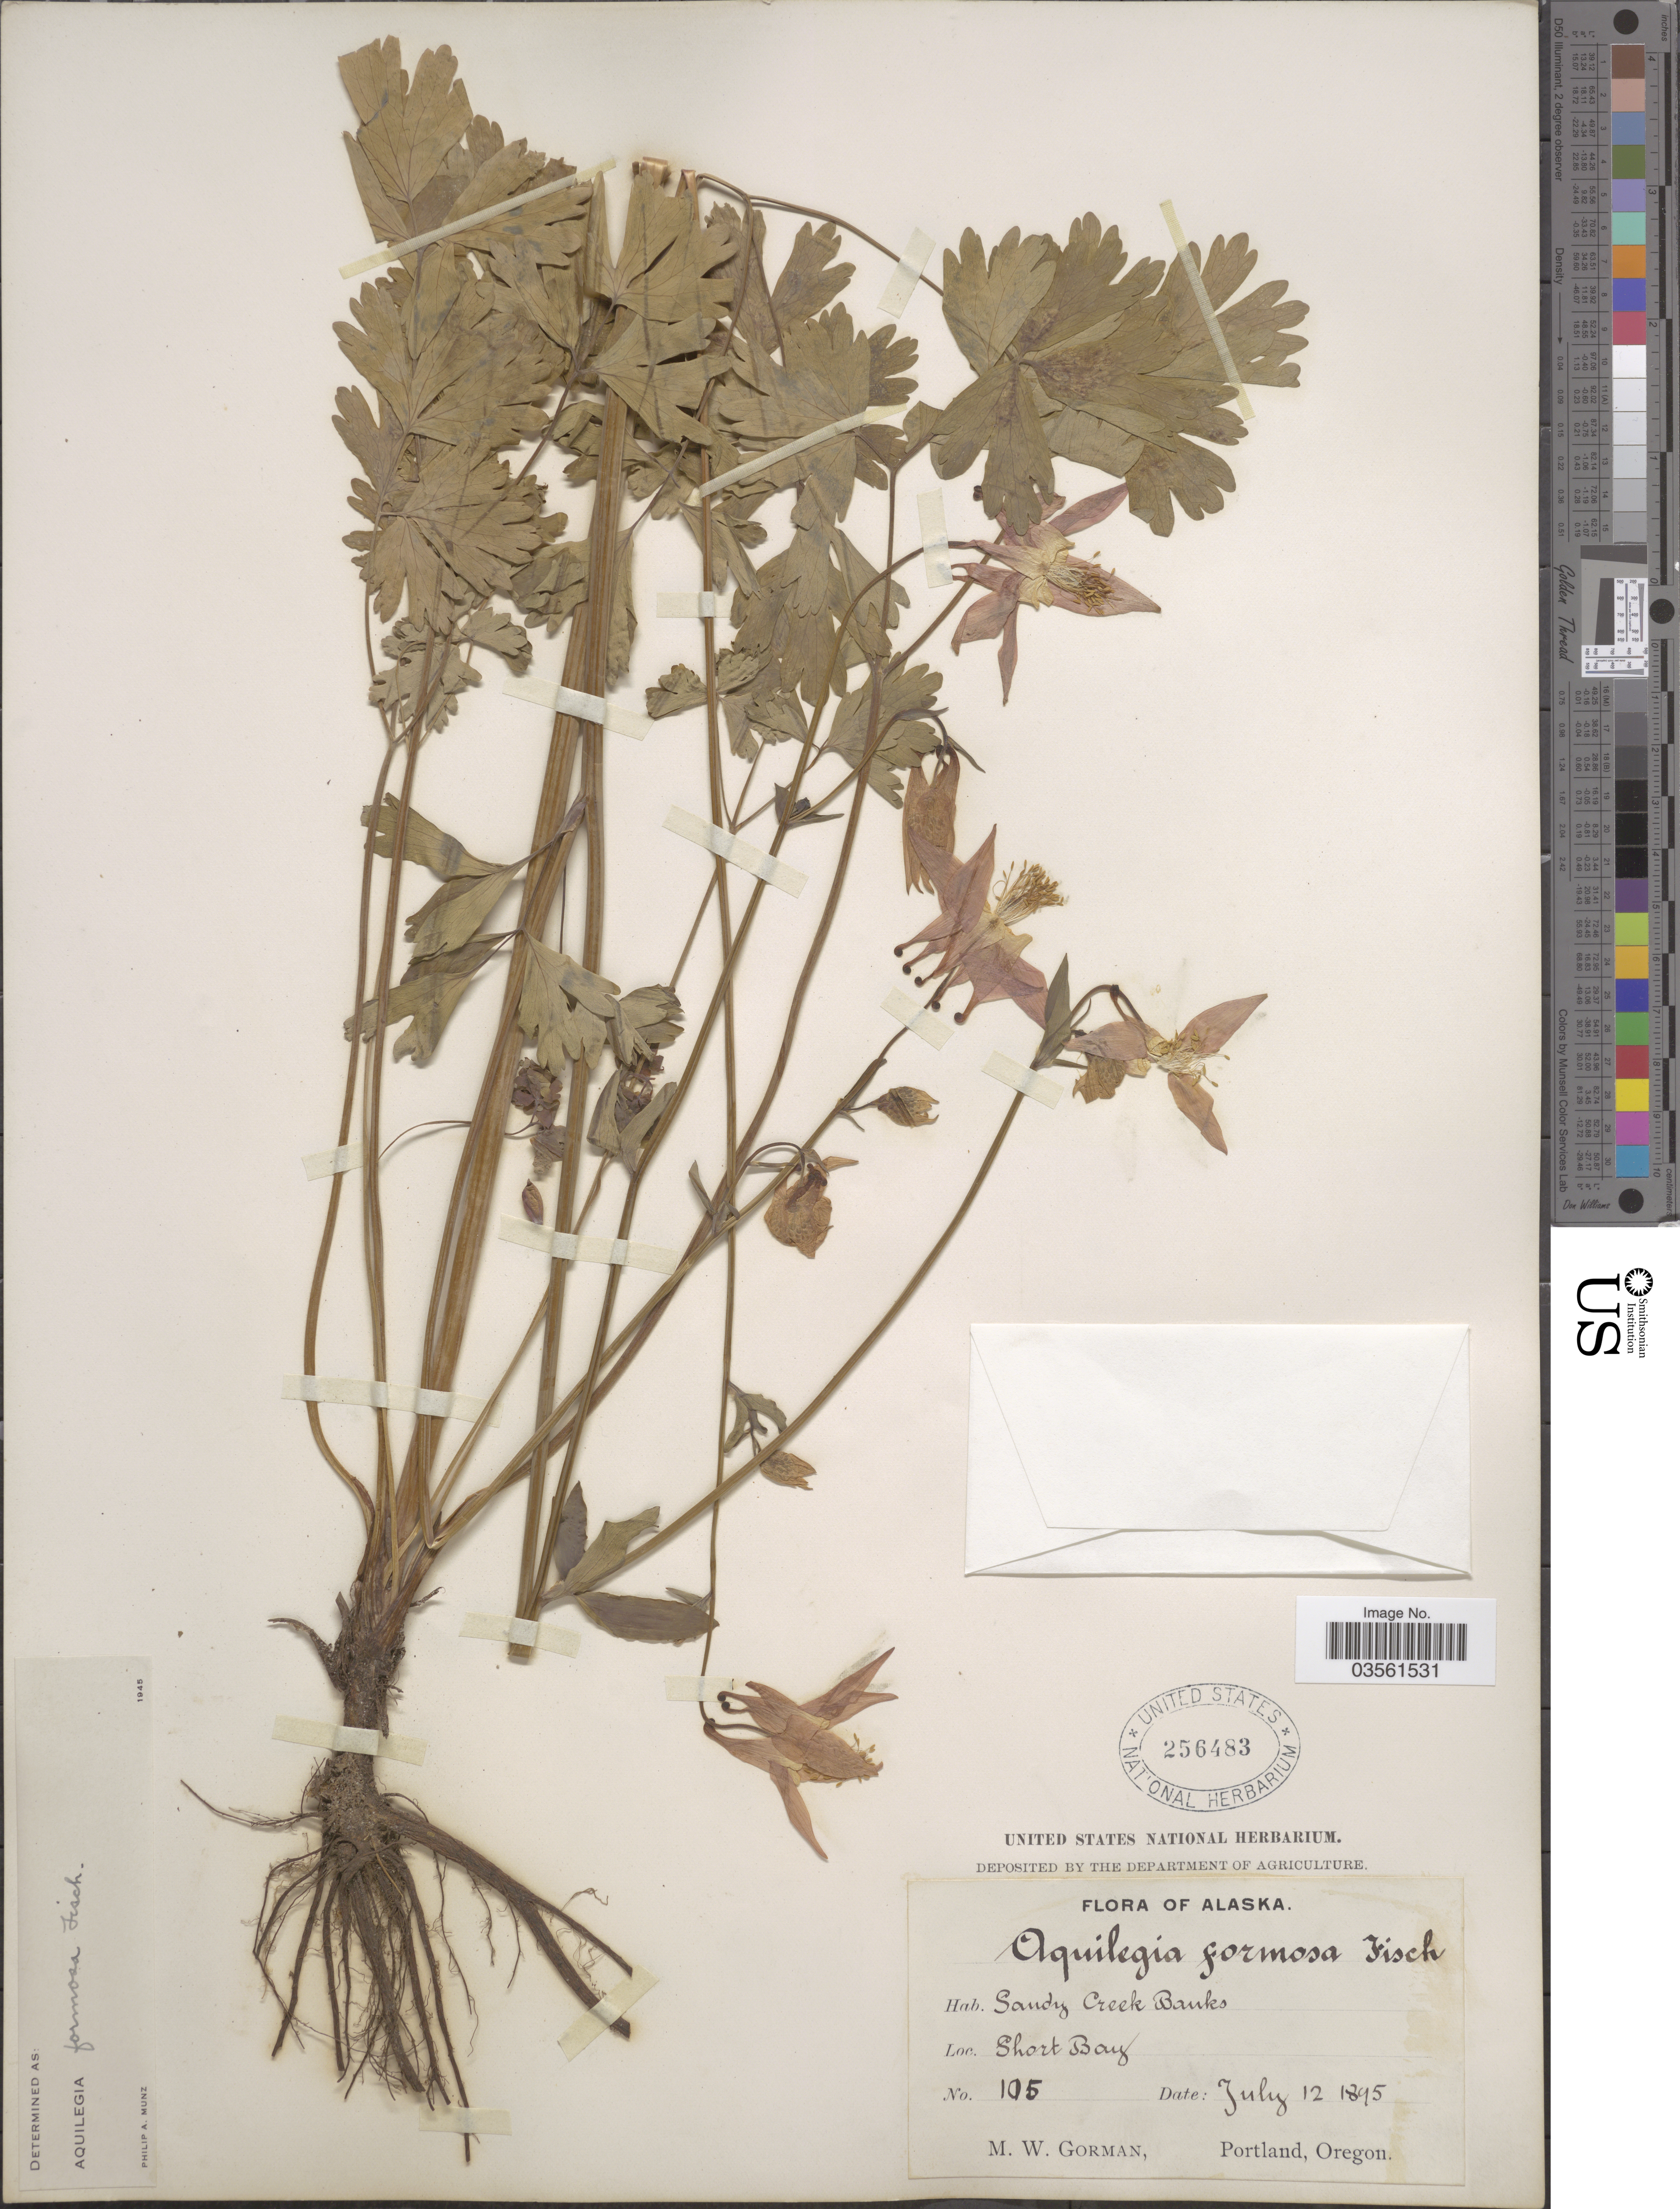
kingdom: Plantae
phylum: Tracheophyta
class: Magnoliopsida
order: Ranunculales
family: Ranunculaceae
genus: Aquilegia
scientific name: Aquilegia formosa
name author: Fisch. ex DC.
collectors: M. W. Gorman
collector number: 105*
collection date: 1895-07-12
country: United States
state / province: Alaska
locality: Sandy Creek Banks. Short Bay.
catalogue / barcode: US 256483